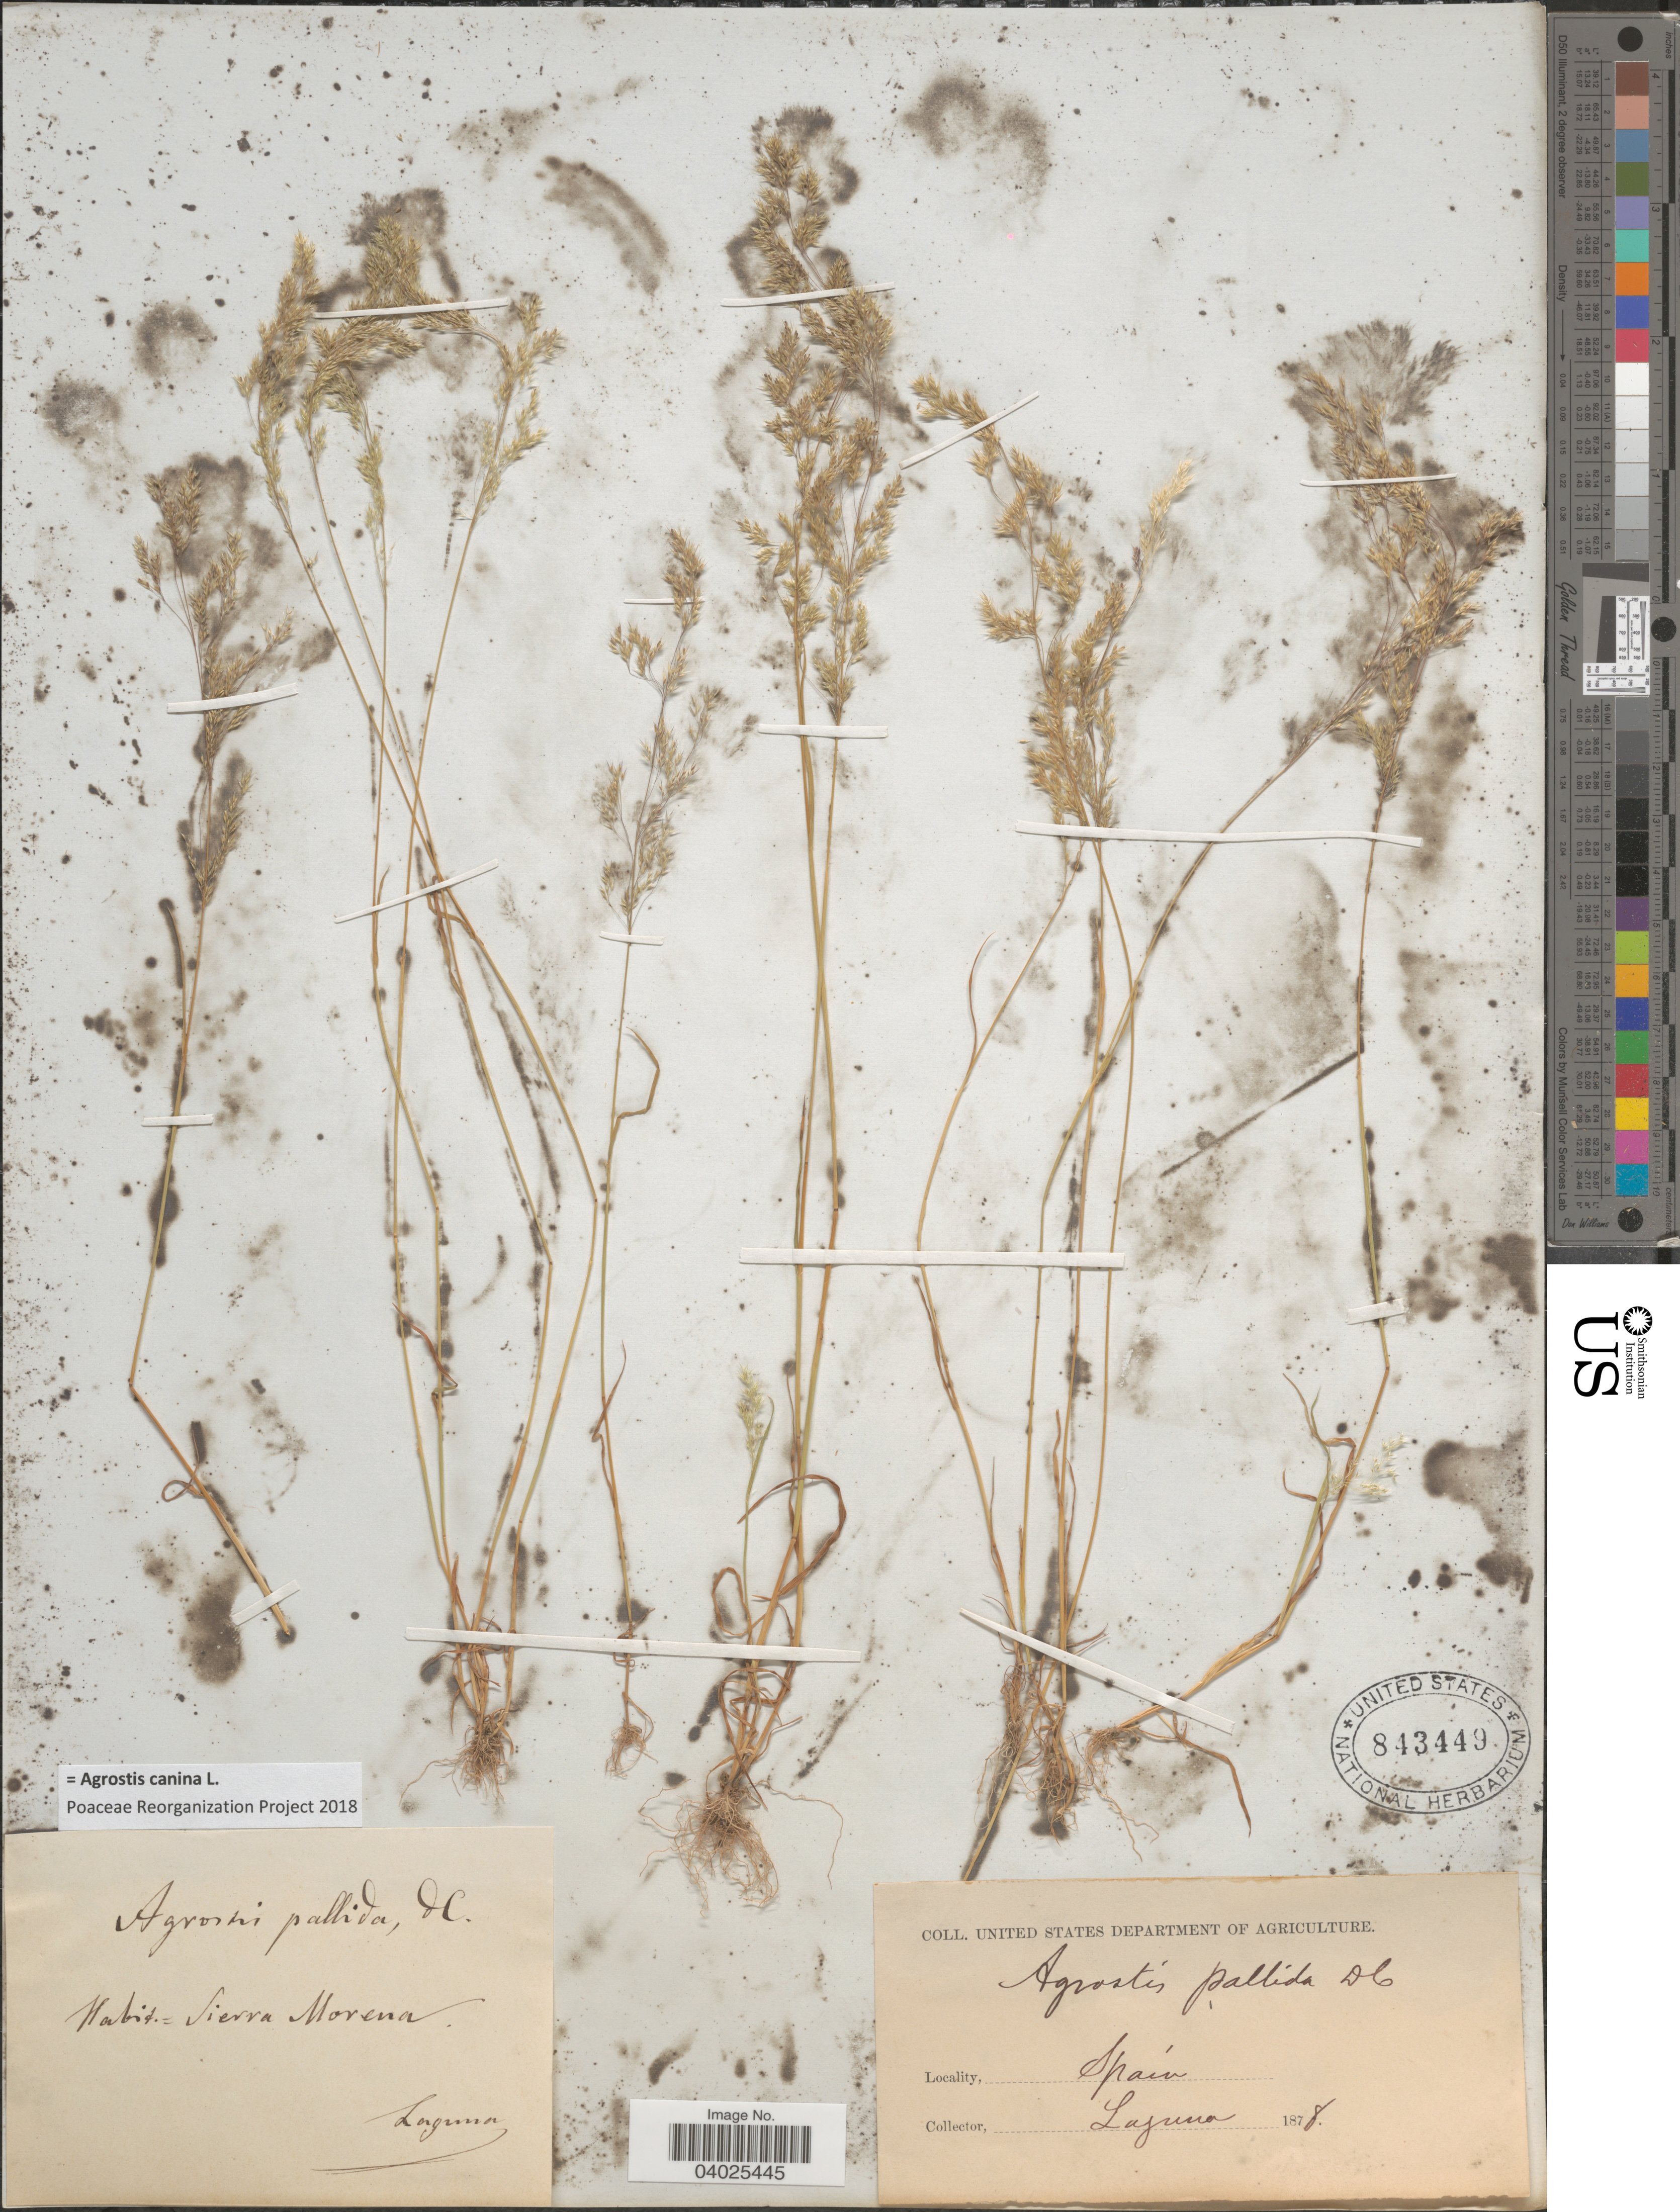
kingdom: Plantae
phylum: Tracheophyta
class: Liliopsida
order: Poales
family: Poaceae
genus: Agrostis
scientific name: Agrostis canina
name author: L.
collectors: -. Laguna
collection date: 1878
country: Spain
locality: Sierra Morena.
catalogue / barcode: US 843449